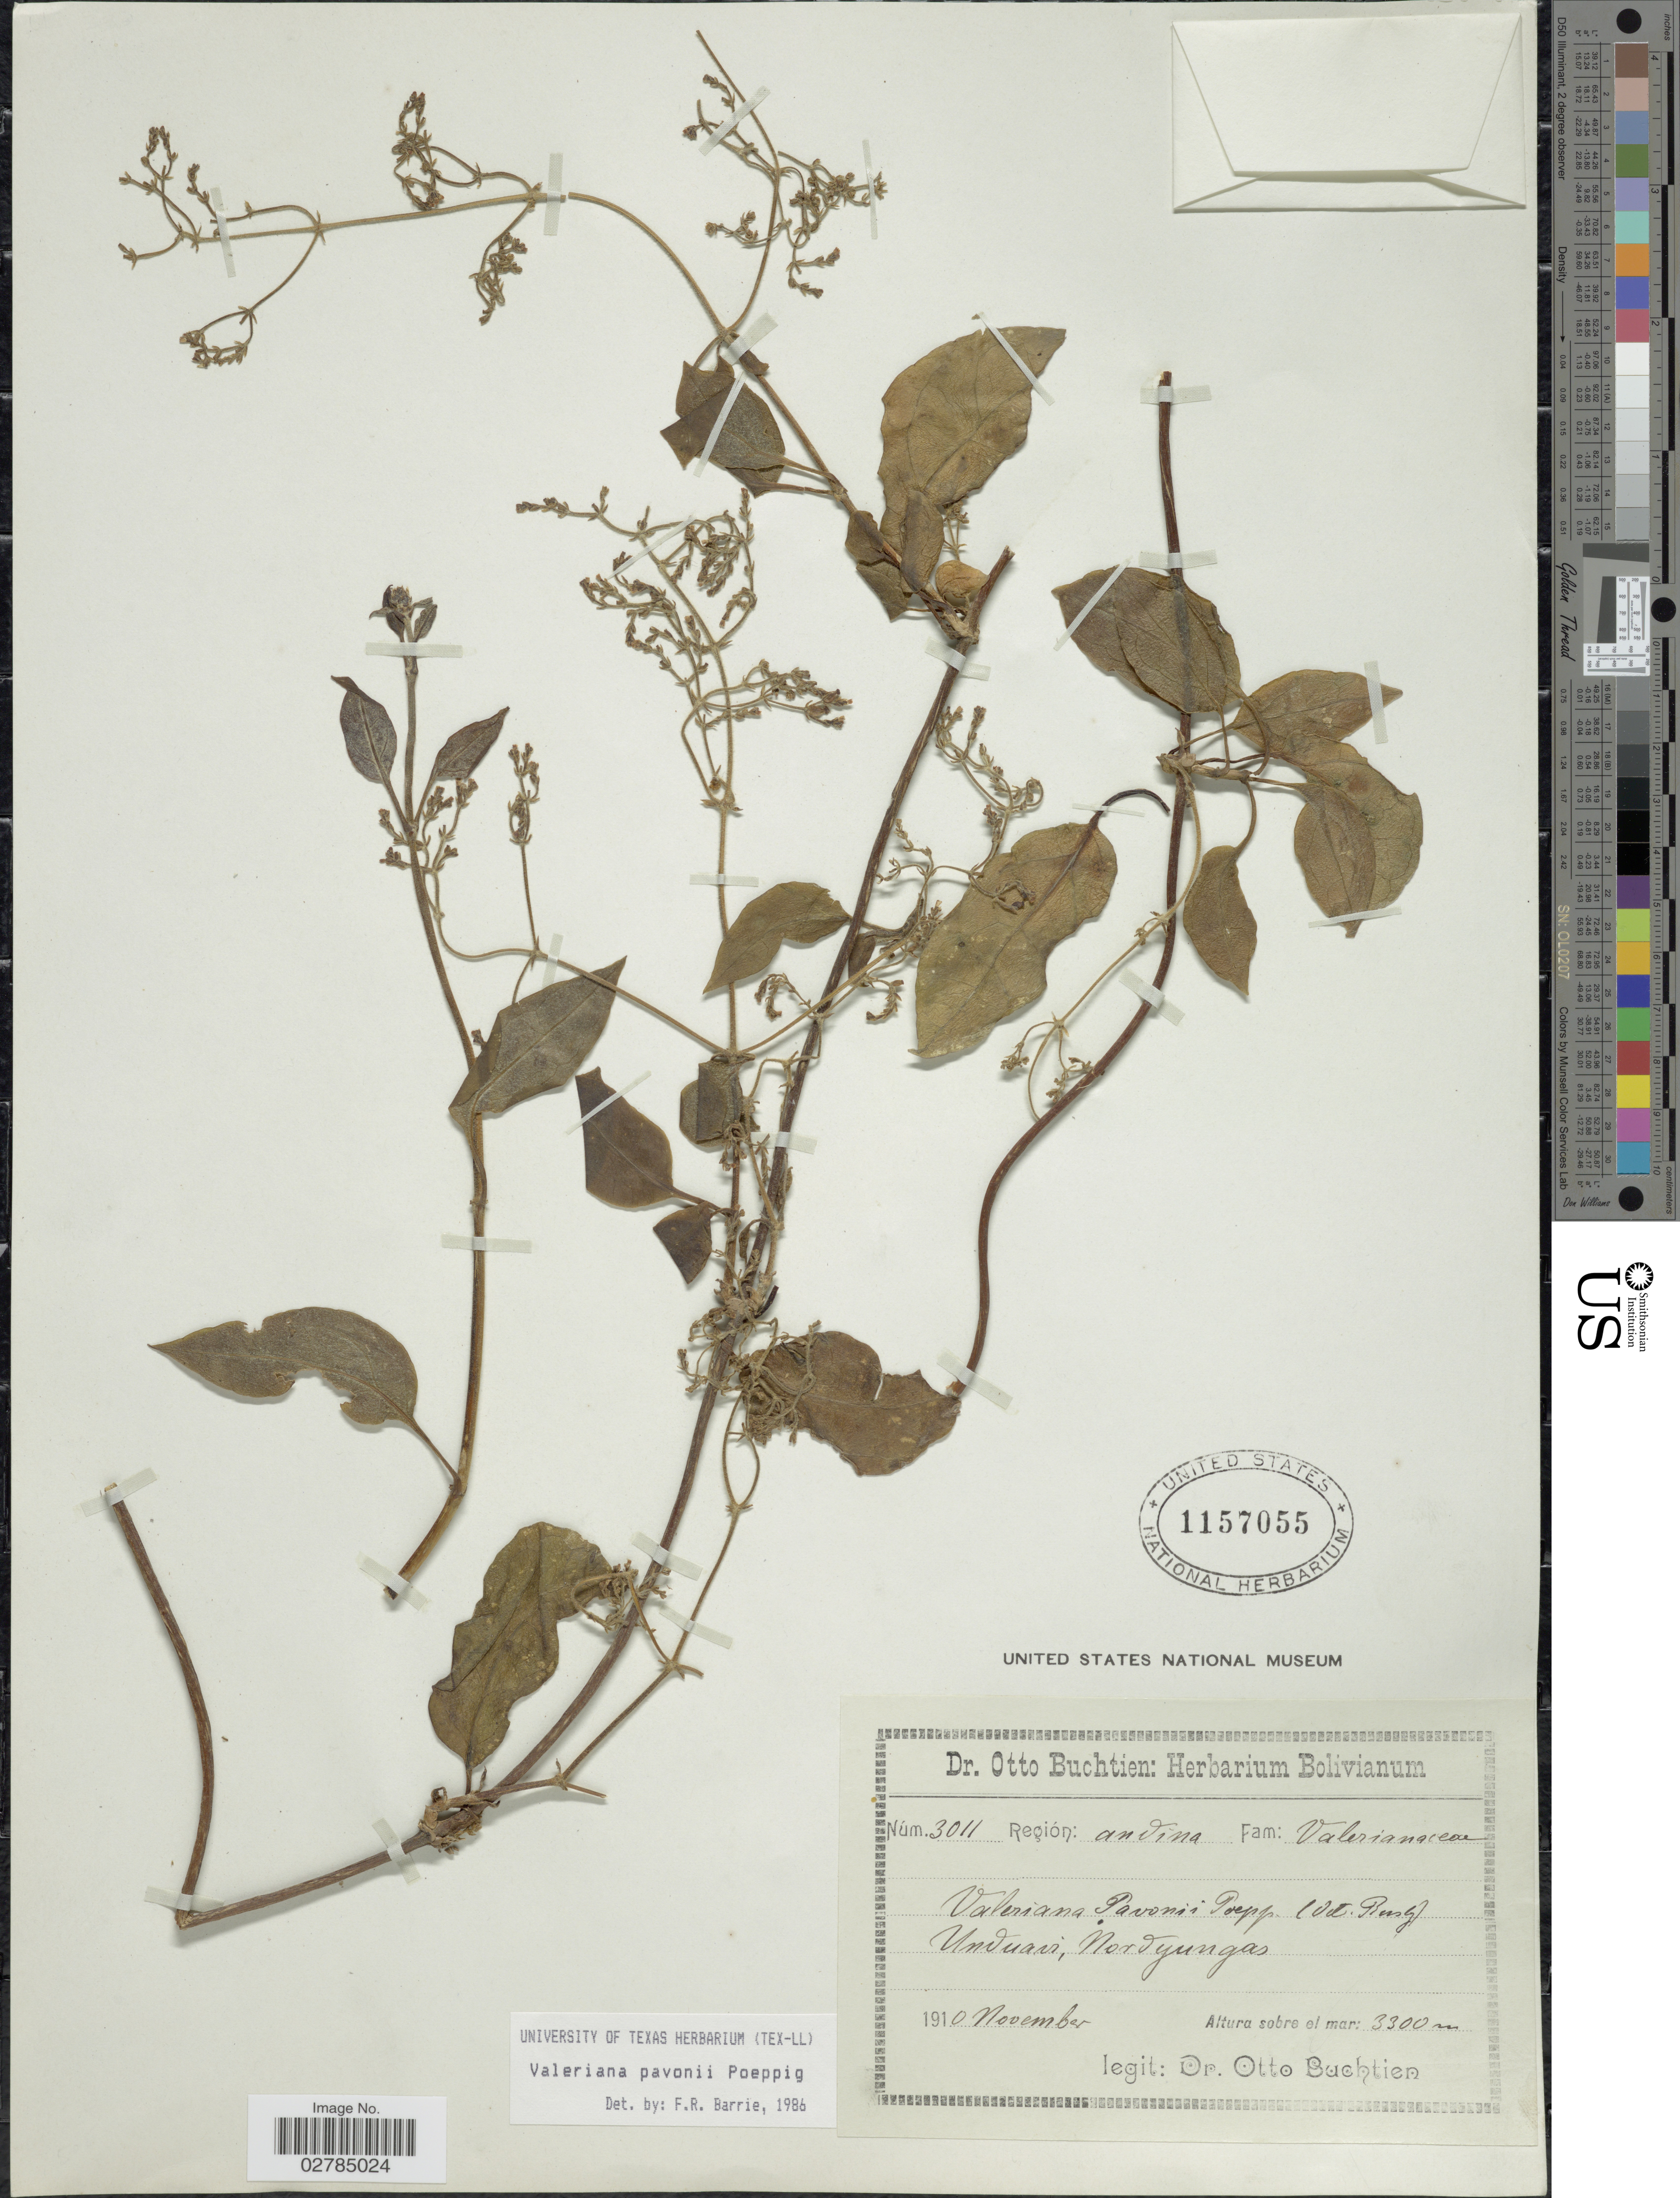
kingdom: Plantae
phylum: Tracheophyta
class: Magnoliopsida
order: Dipsacales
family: Caprifoliaceae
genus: Valeriana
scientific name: Valeriana pavonii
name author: Poepp.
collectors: O. Buchtien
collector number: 3011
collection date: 1910-11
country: Bolivia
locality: Región Andina, Unduavi, Nordyungas.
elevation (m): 3300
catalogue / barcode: US 1157055